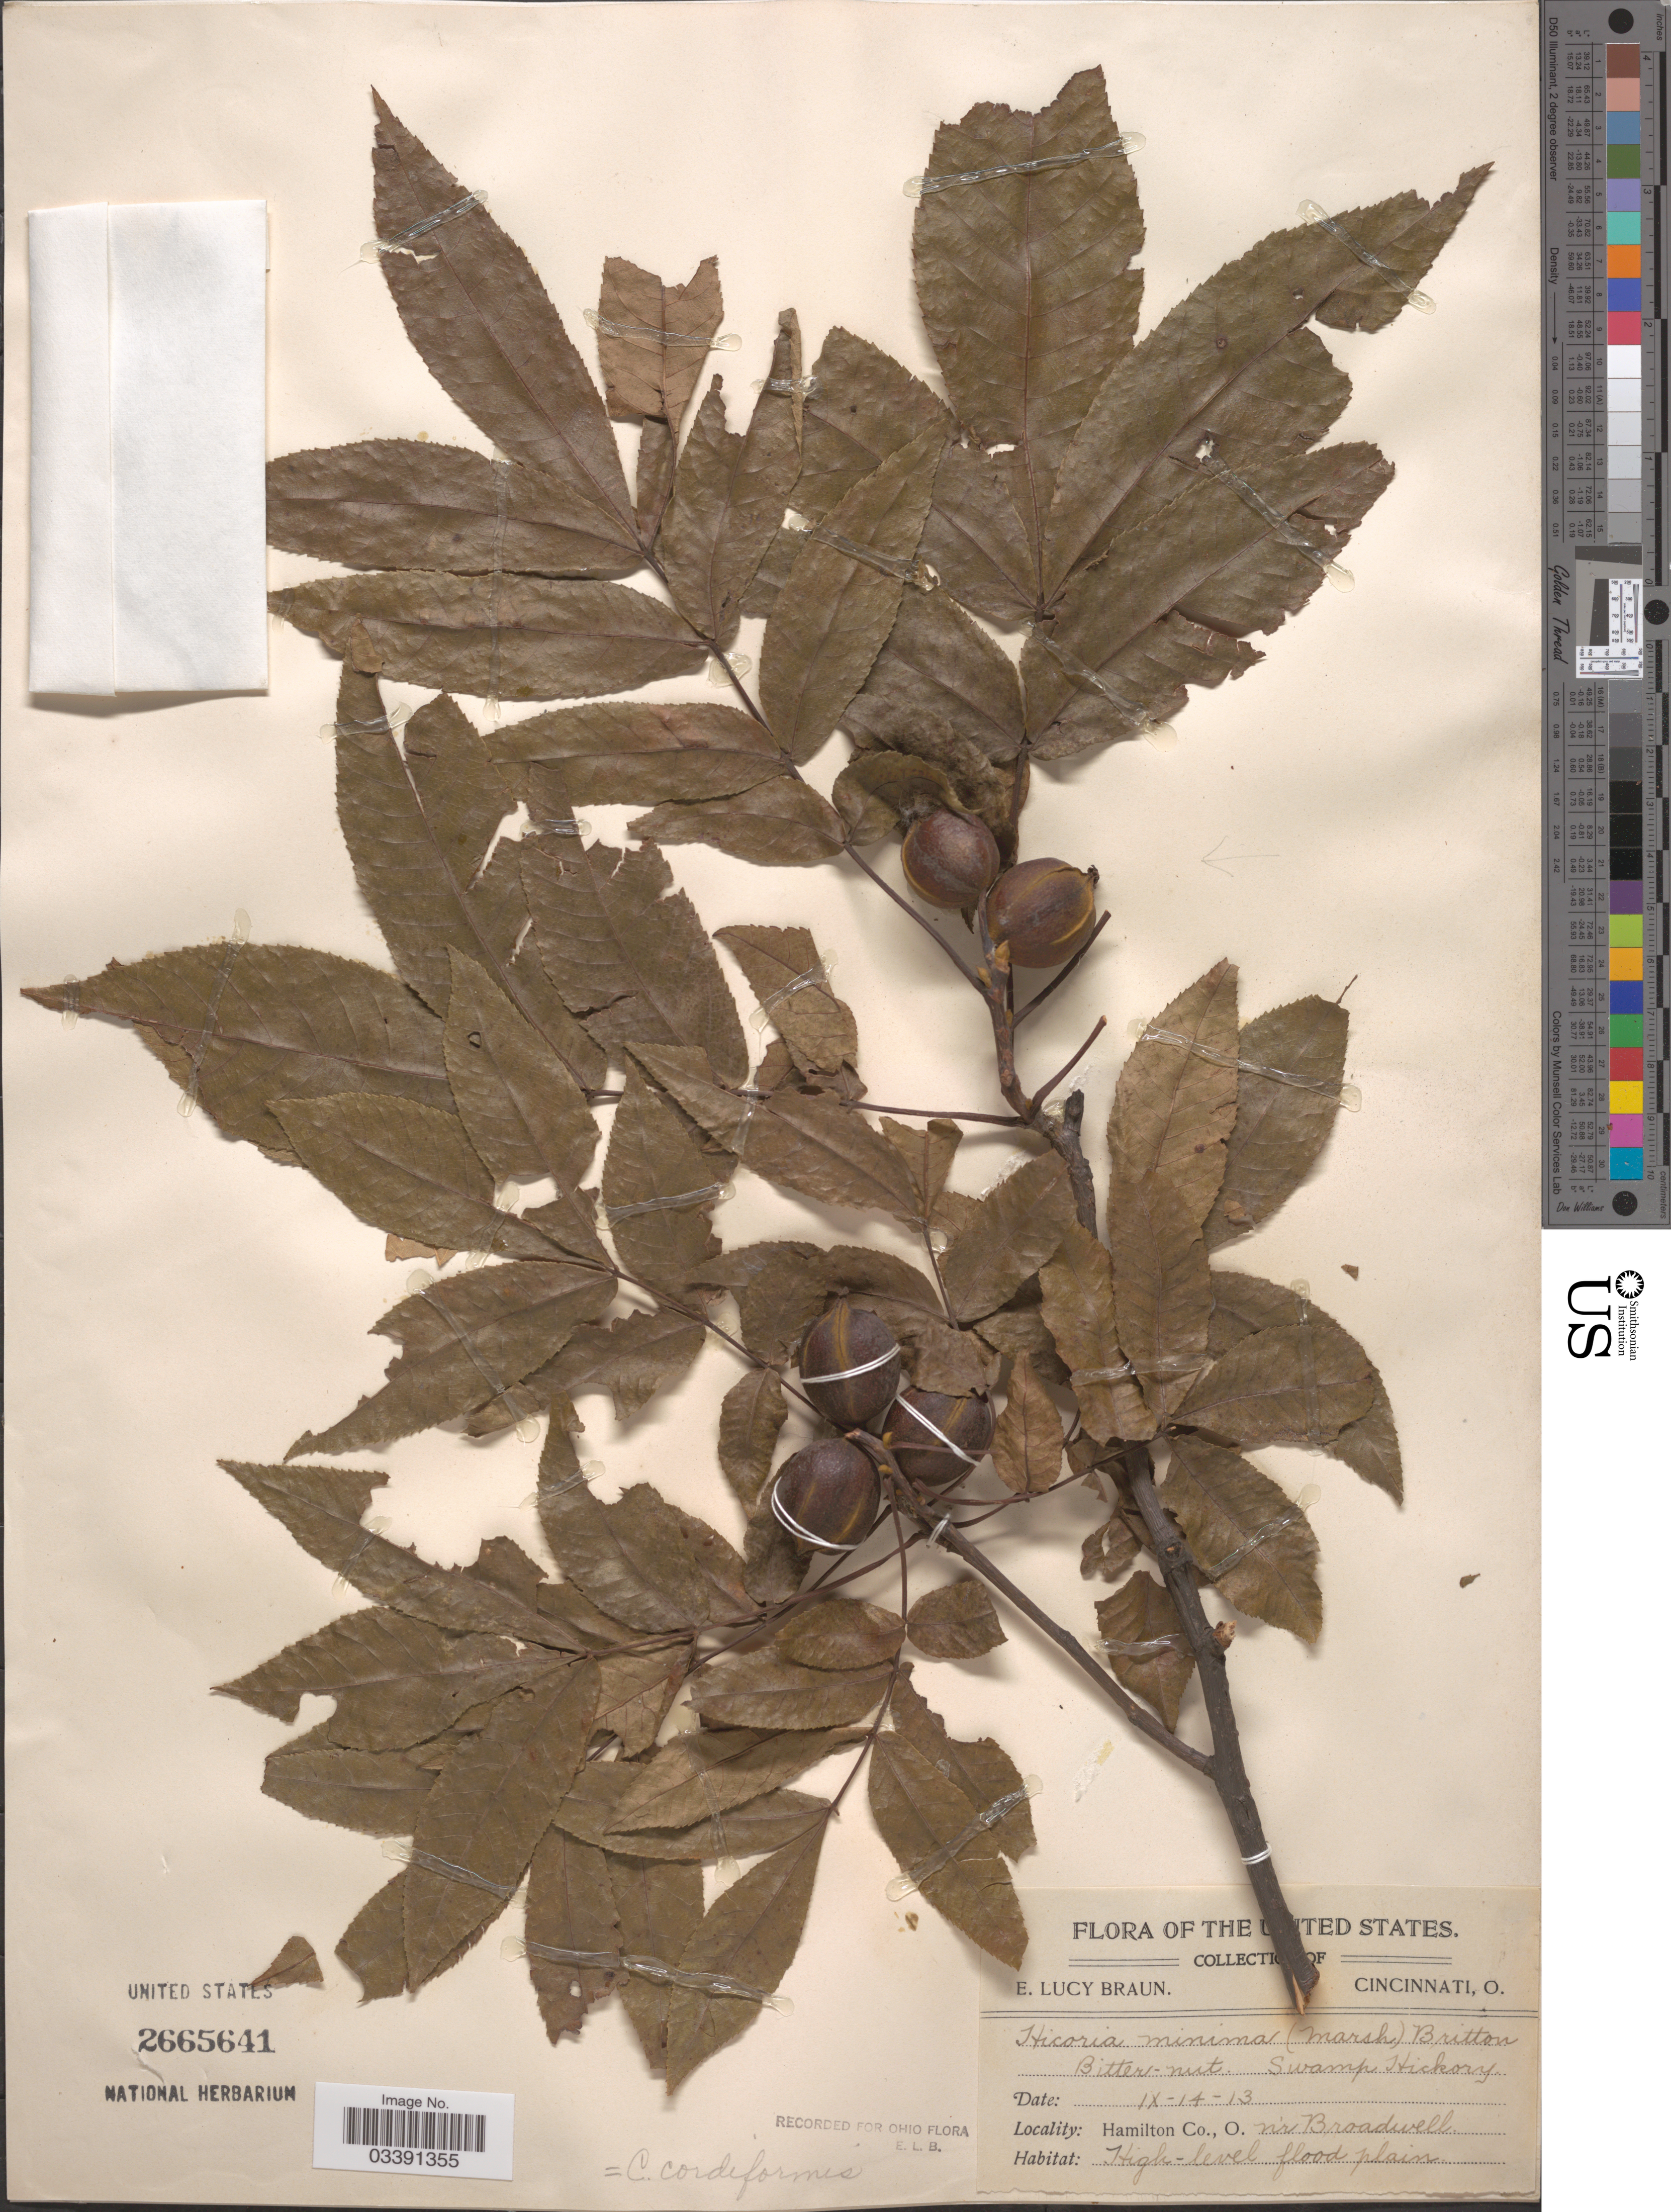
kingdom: Plantae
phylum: Tracheophyta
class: Magnoliopsida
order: Fagales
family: Juglandaceae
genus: Carya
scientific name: Carya cordiformis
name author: (Wangenh.) K. Koch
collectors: E. L. Braun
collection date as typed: Transcribed d/m/y: 14/9/13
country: United States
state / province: Ohio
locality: Hamilton Co. Nr Broadwell. High-level flood plain.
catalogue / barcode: US 2665641